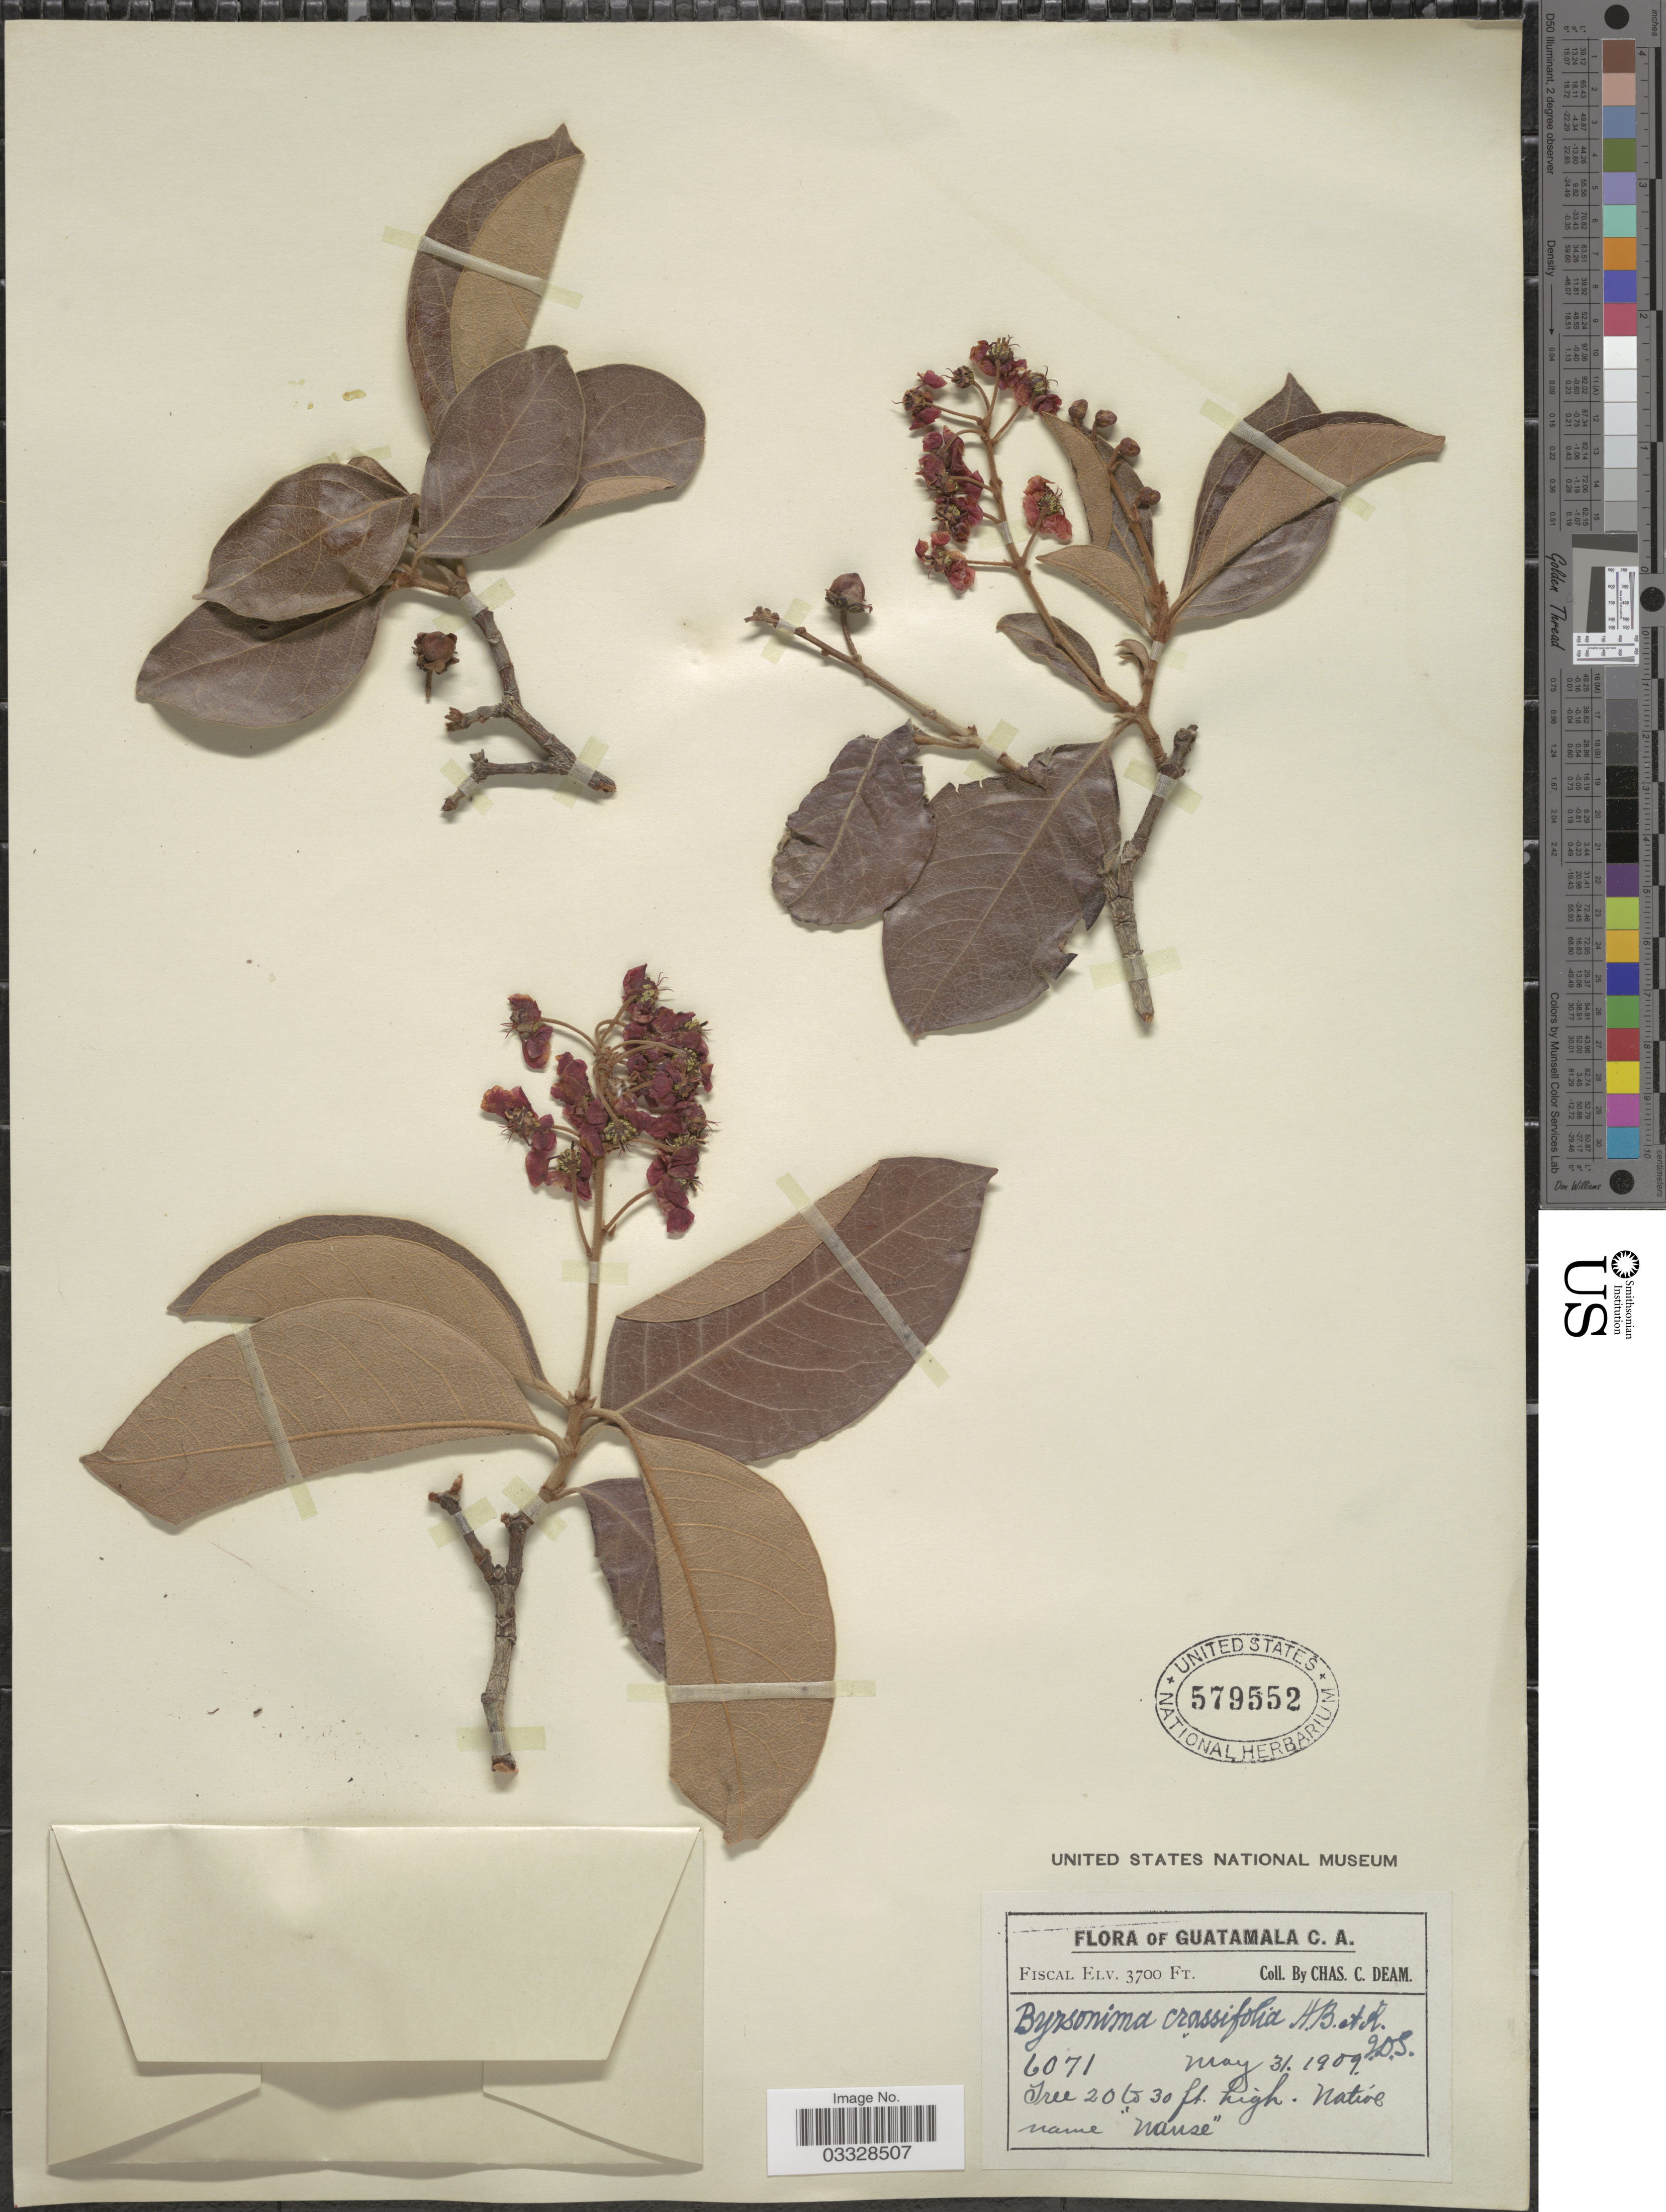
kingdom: Plantae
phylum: Tracheophyta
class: Magnoliopsida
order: Malpighiales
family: Malpighiaceae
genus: Byrsonima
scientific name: Byrsonima crassifolia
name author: (L.) Kunth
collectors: C. C. Deam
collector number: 6071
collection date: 1909-05-31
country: Guatemala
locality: Fiscal.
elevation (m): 1128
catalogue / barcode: US 579552